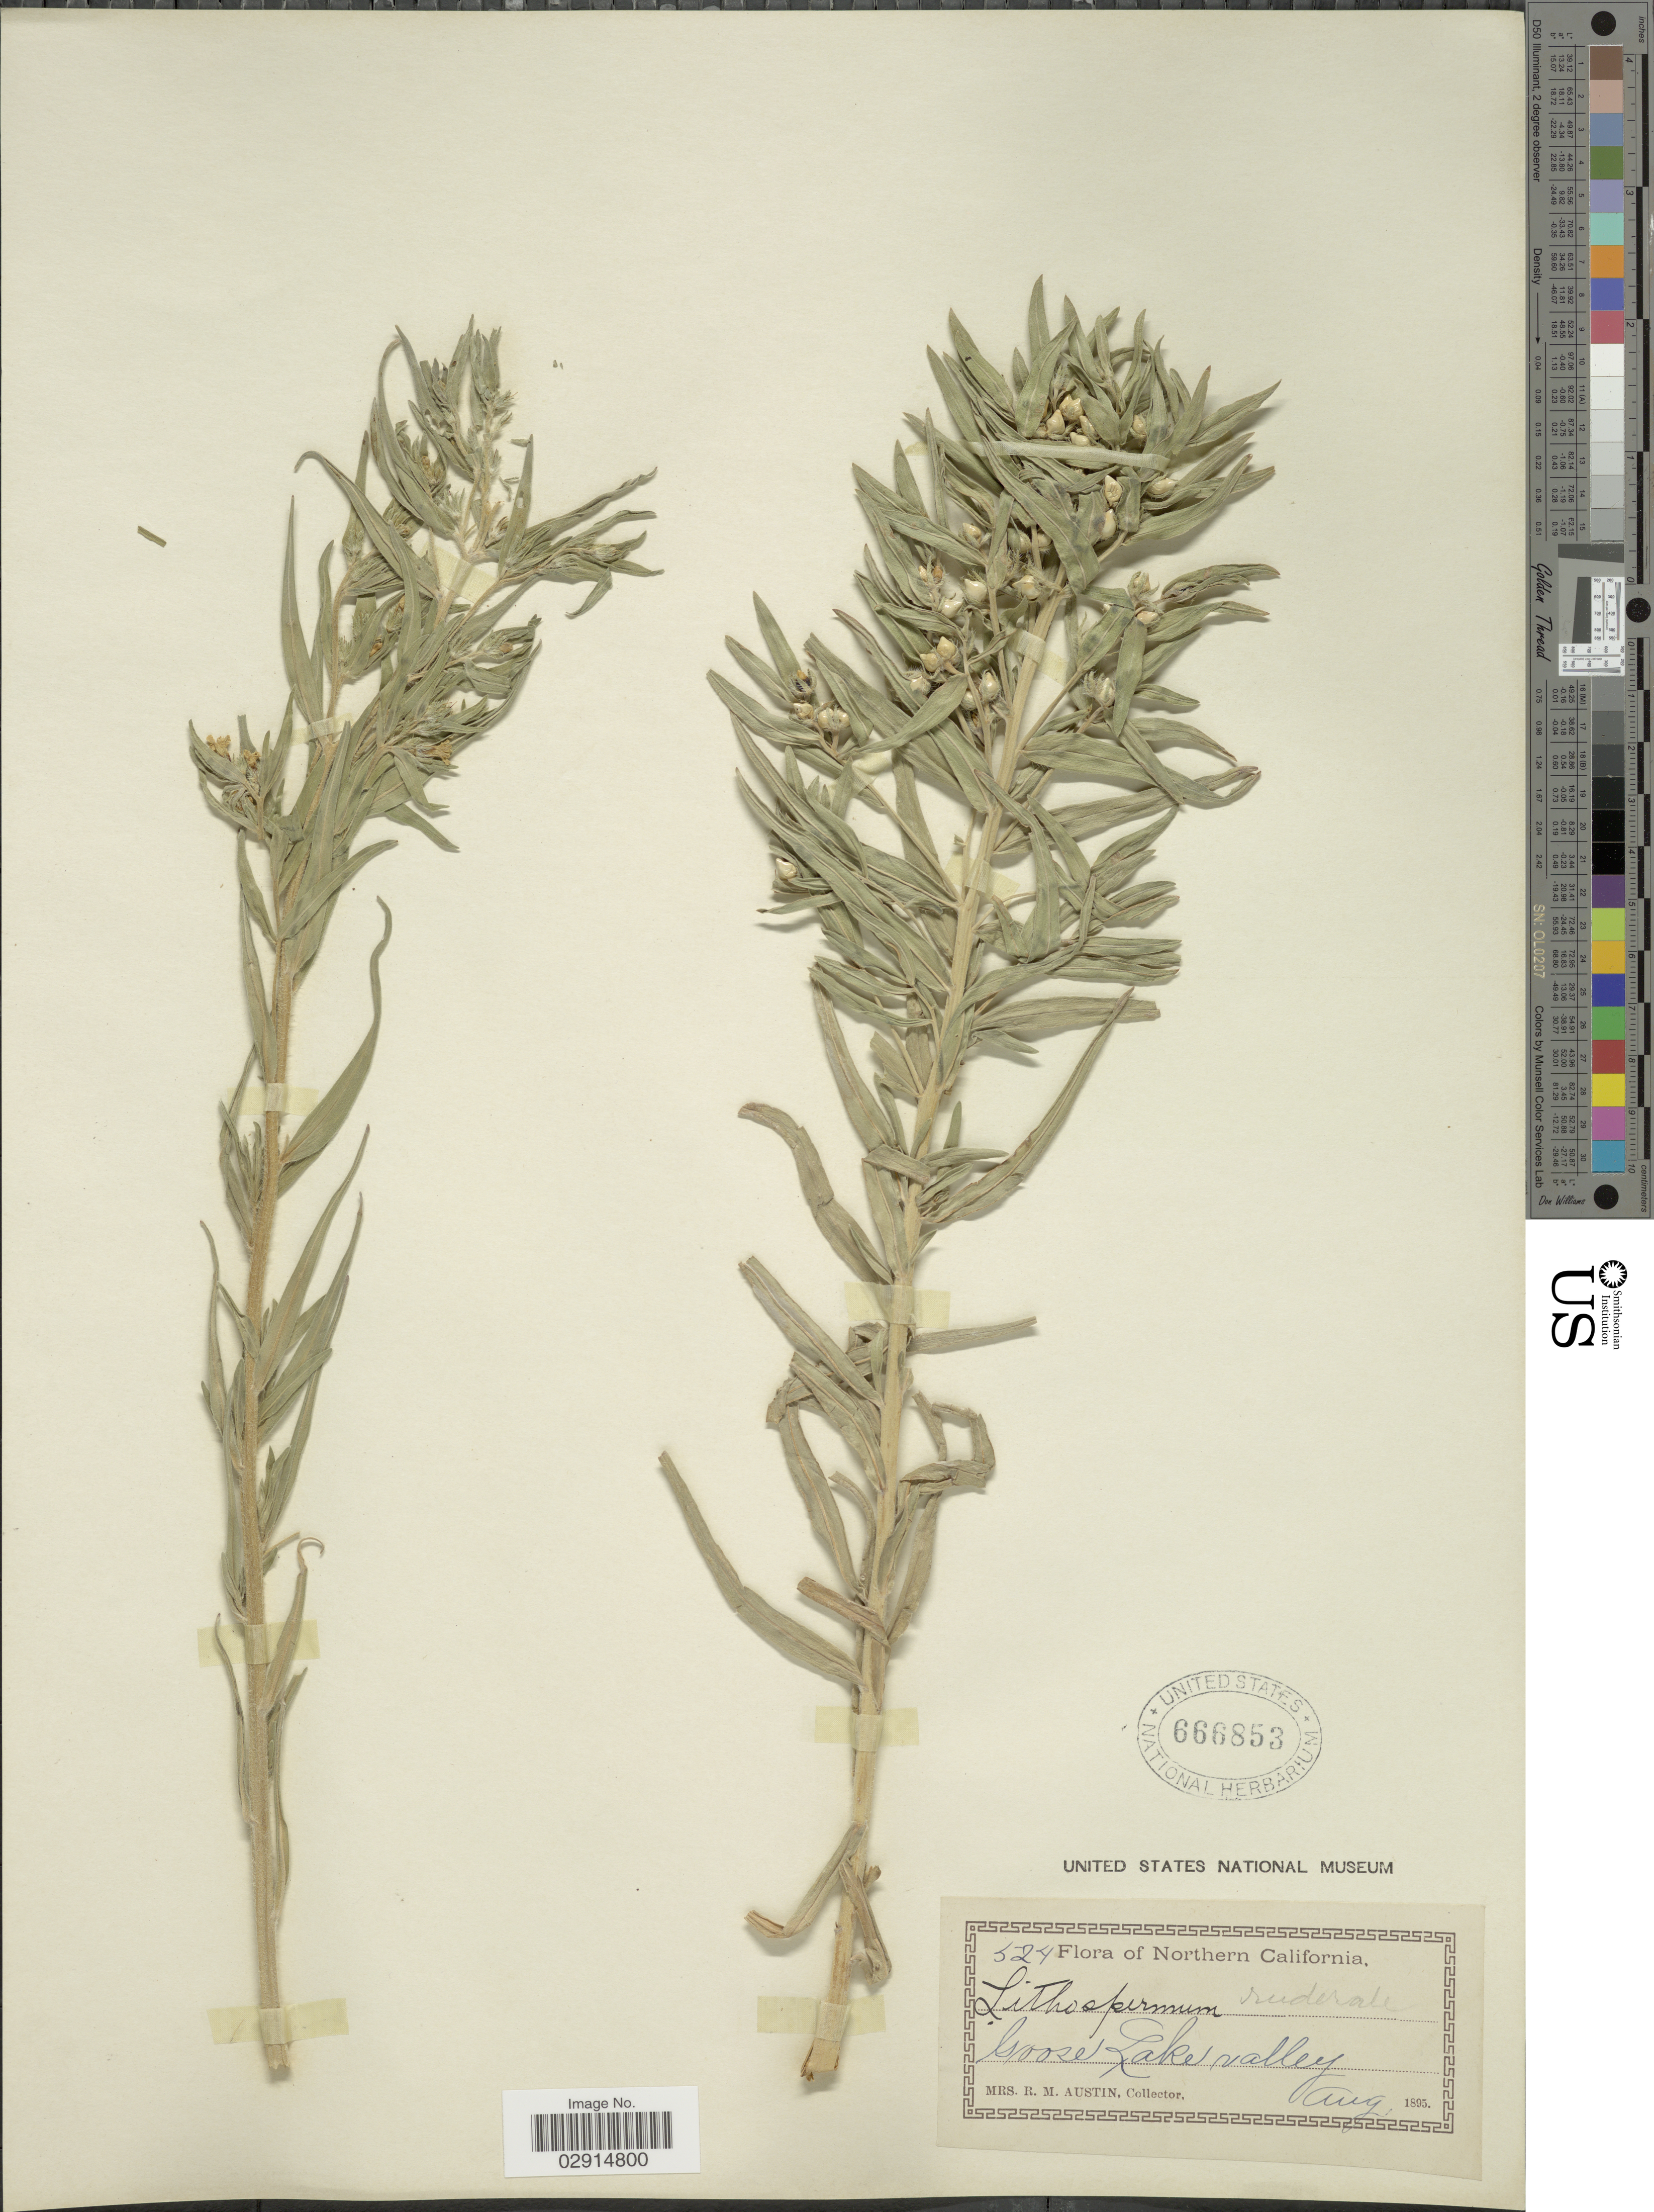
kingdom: Plantae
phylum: Tracheophyta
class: Magnoliopsida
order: Boraginales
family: Boraginaceae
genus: Lithospermum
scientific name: Lithospermum ruderale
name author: Douglas ex Lehm.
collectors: R. Austin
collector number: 524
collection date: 1895-08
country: United States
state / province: California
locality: Northern California, Goose Lake Valley.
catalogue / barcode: US 666853